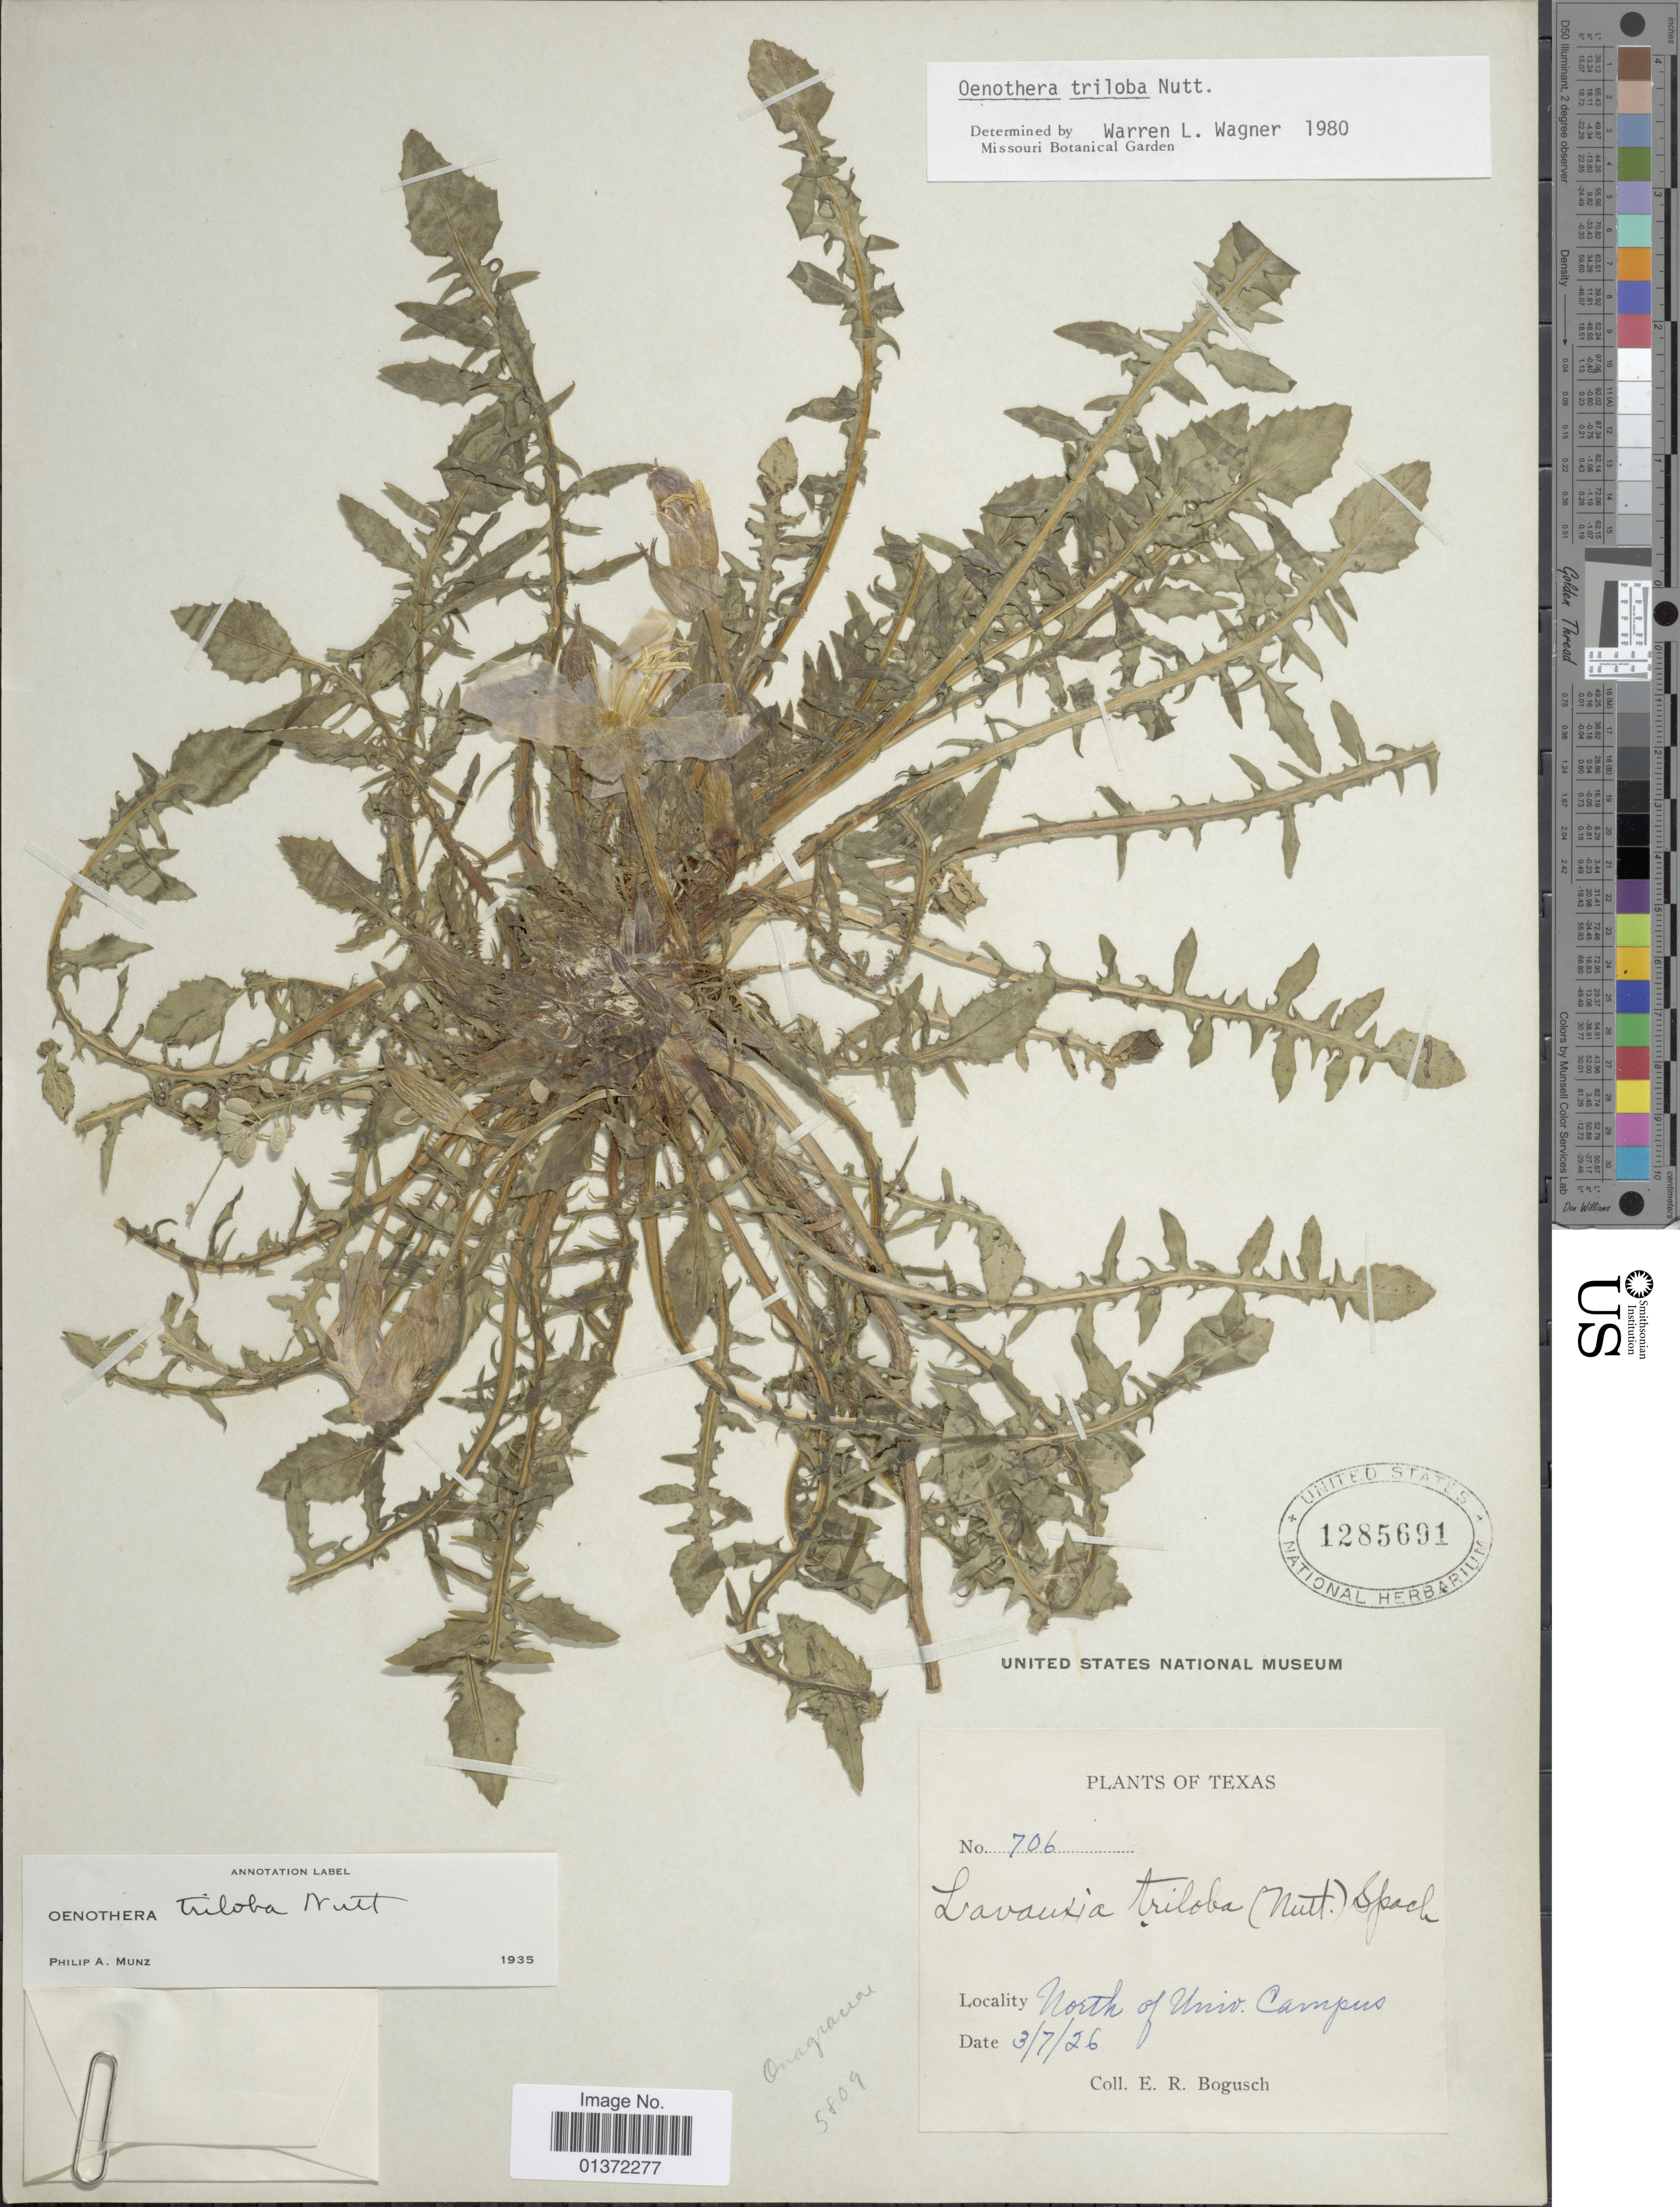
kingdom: Plantae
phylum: Tracheophyta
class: Magnoliopsida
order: Myrtales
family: Onagraceae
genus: Oenothera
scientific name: Oenothera triloba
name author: Nutt.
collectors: E. Bogusch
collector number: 706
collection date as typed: Transcribed d/m/y: 3/7/26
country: United States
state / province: Texas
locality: North of Univ. Campus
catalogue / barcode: US 1285691